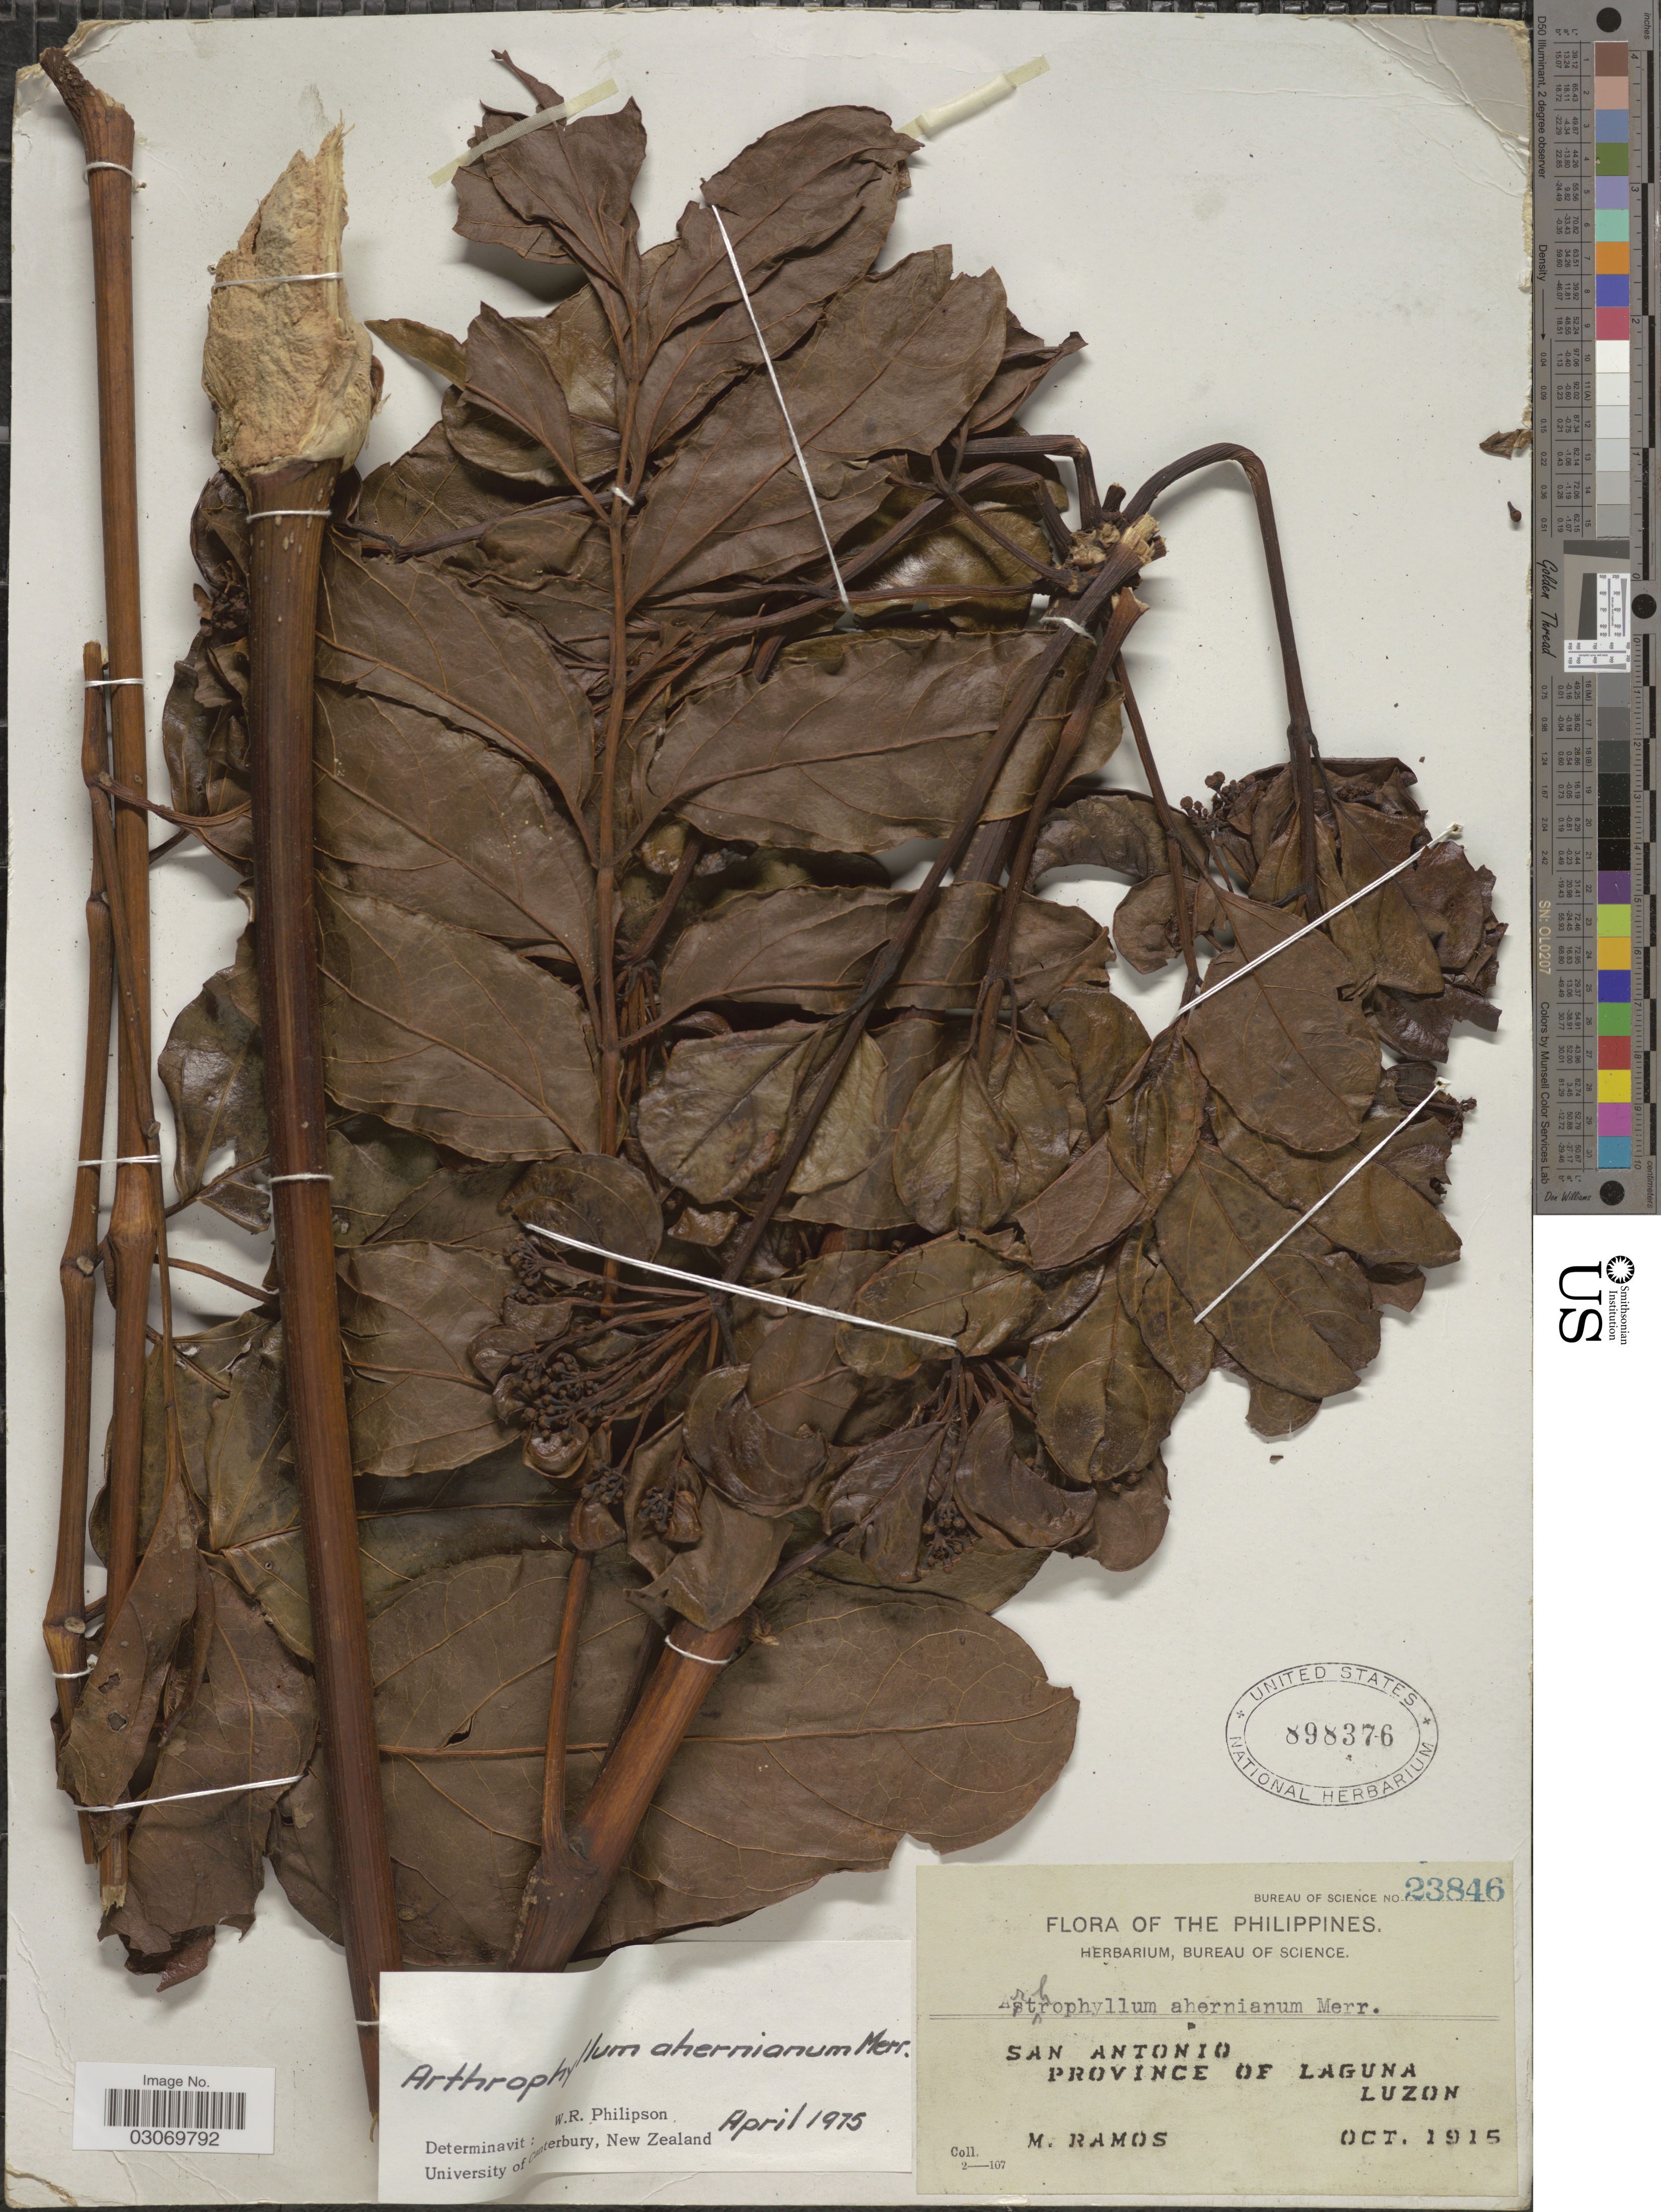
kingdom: Plantae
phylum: Tracheophyta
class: Magnoliopsida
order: Apiales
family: Araliaceae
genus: Arthrophyllum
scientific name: Arthrophyllum ahernianum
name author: Merr.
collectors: M. Ramos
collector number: Bureau of Science 23846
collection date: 1915-10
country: Philippines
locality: San Antonio, Province of Laguna, Luzon.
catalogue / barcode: US 898376